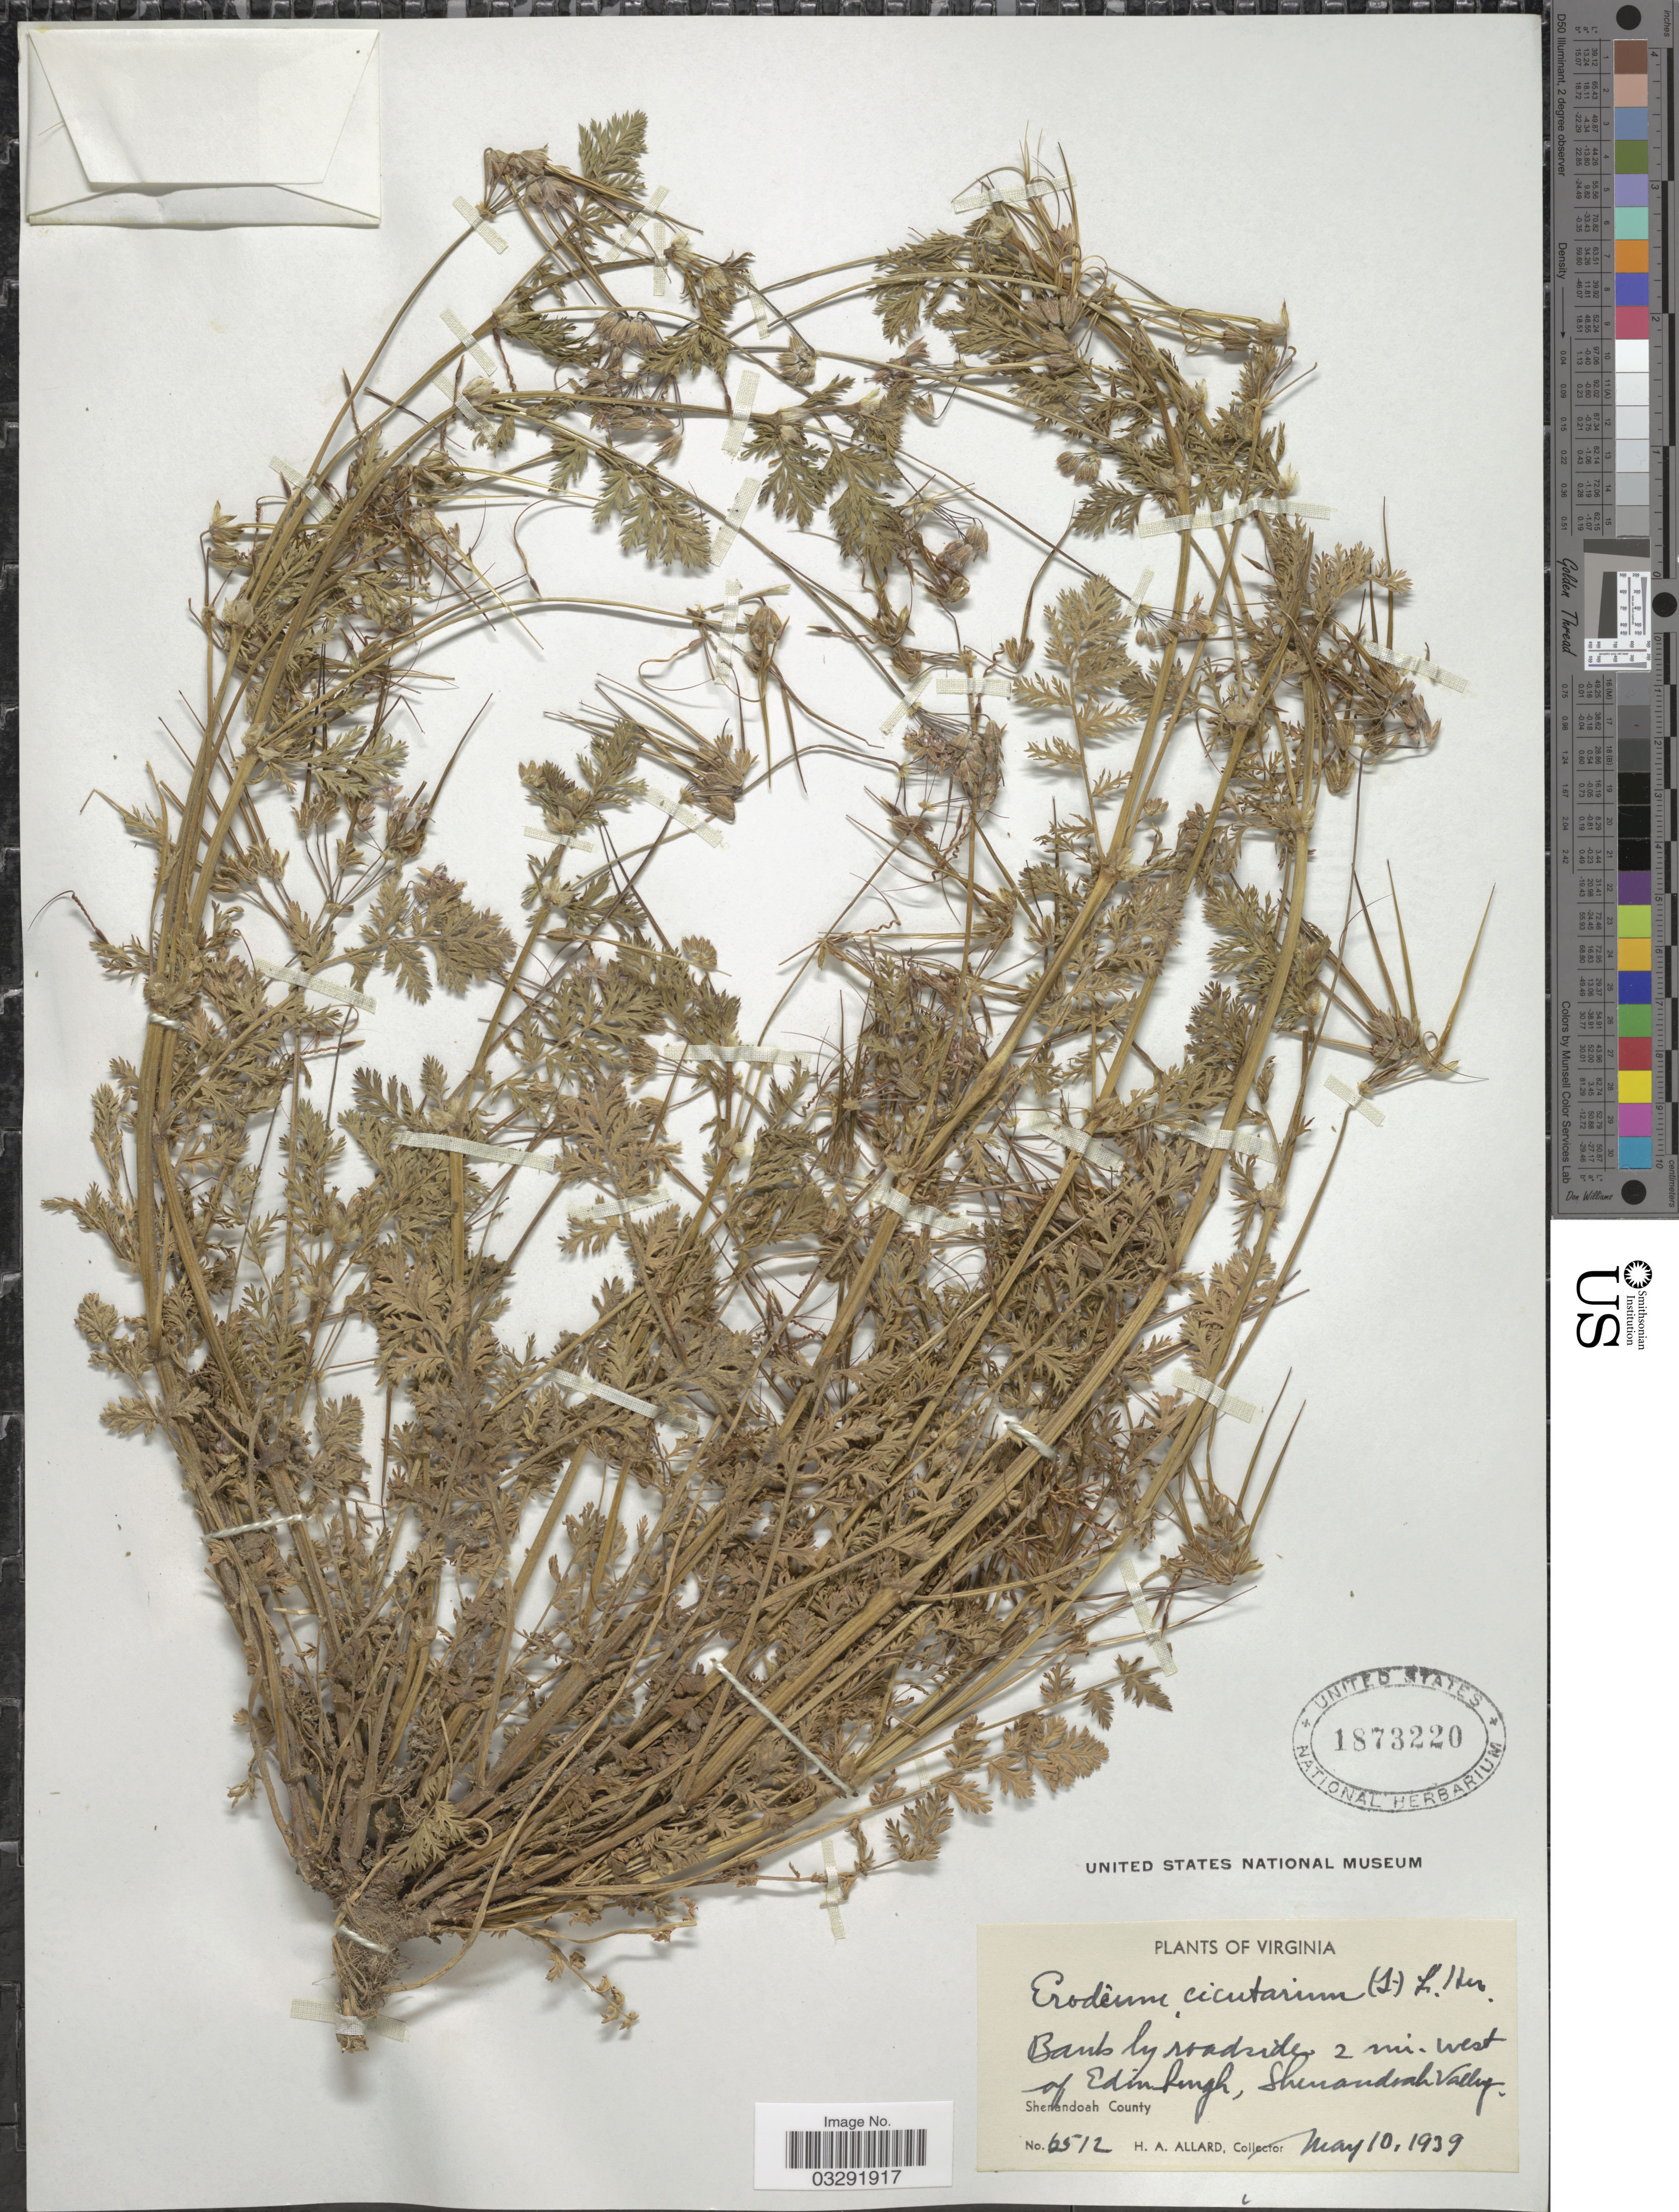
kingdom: Plantae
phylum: Tracheophyta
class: Magnoliopsida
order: Geraniales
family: Geraniaceae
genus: Erodium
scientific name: Erodium cicutarium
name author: (L.) L'Hér.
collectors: H. A. Allard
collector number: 6512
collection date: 1939-05-10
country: United States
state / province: Virginia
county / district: Shenandoah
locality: Banks by roadside 2 mi. west of Edinburgh, Shenandoah Valley.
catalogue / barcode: US 1873220